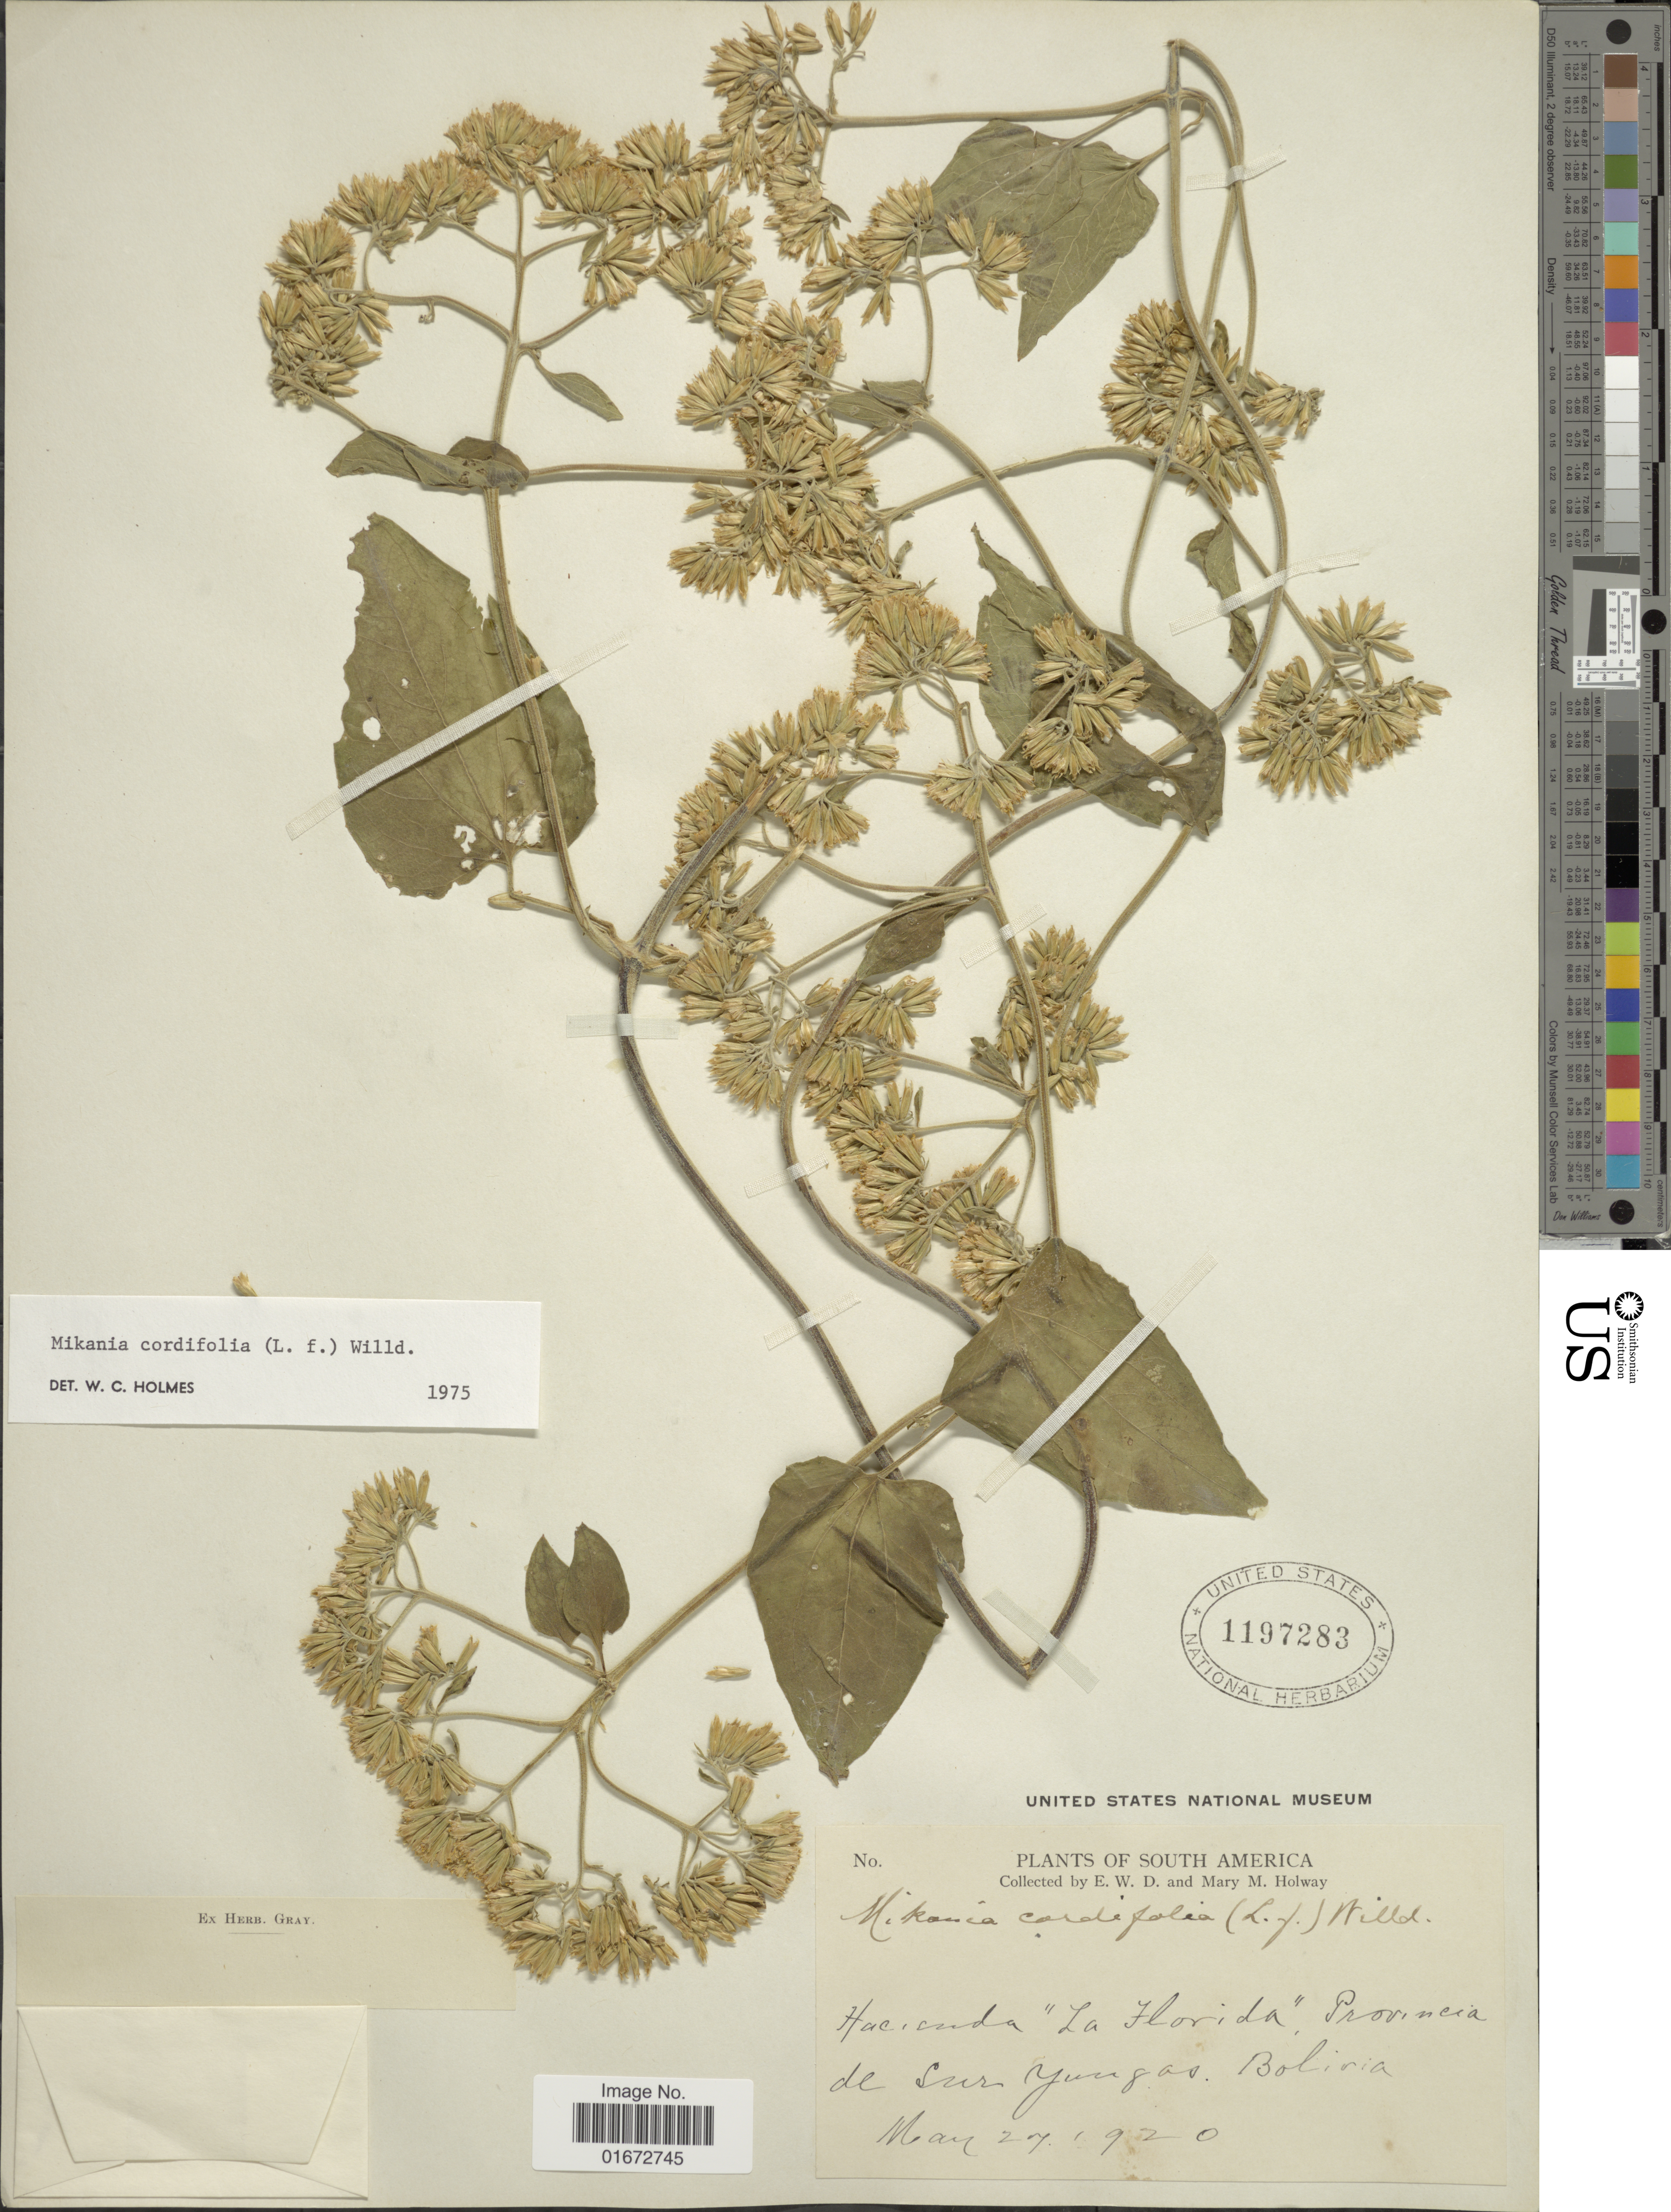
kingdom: Plantae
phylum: Tracheophyta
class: Magnoliopsida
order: Asterales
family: Asteraceae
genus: Mikania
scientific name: Mikania cordifolia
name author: Kunth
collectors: E. W. D. Holway & M. M. Holway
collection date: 1920-05-27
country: Bolivia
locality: Hacienda "La Florida", Provincia de Sur Yungas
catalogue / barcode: US 1197283